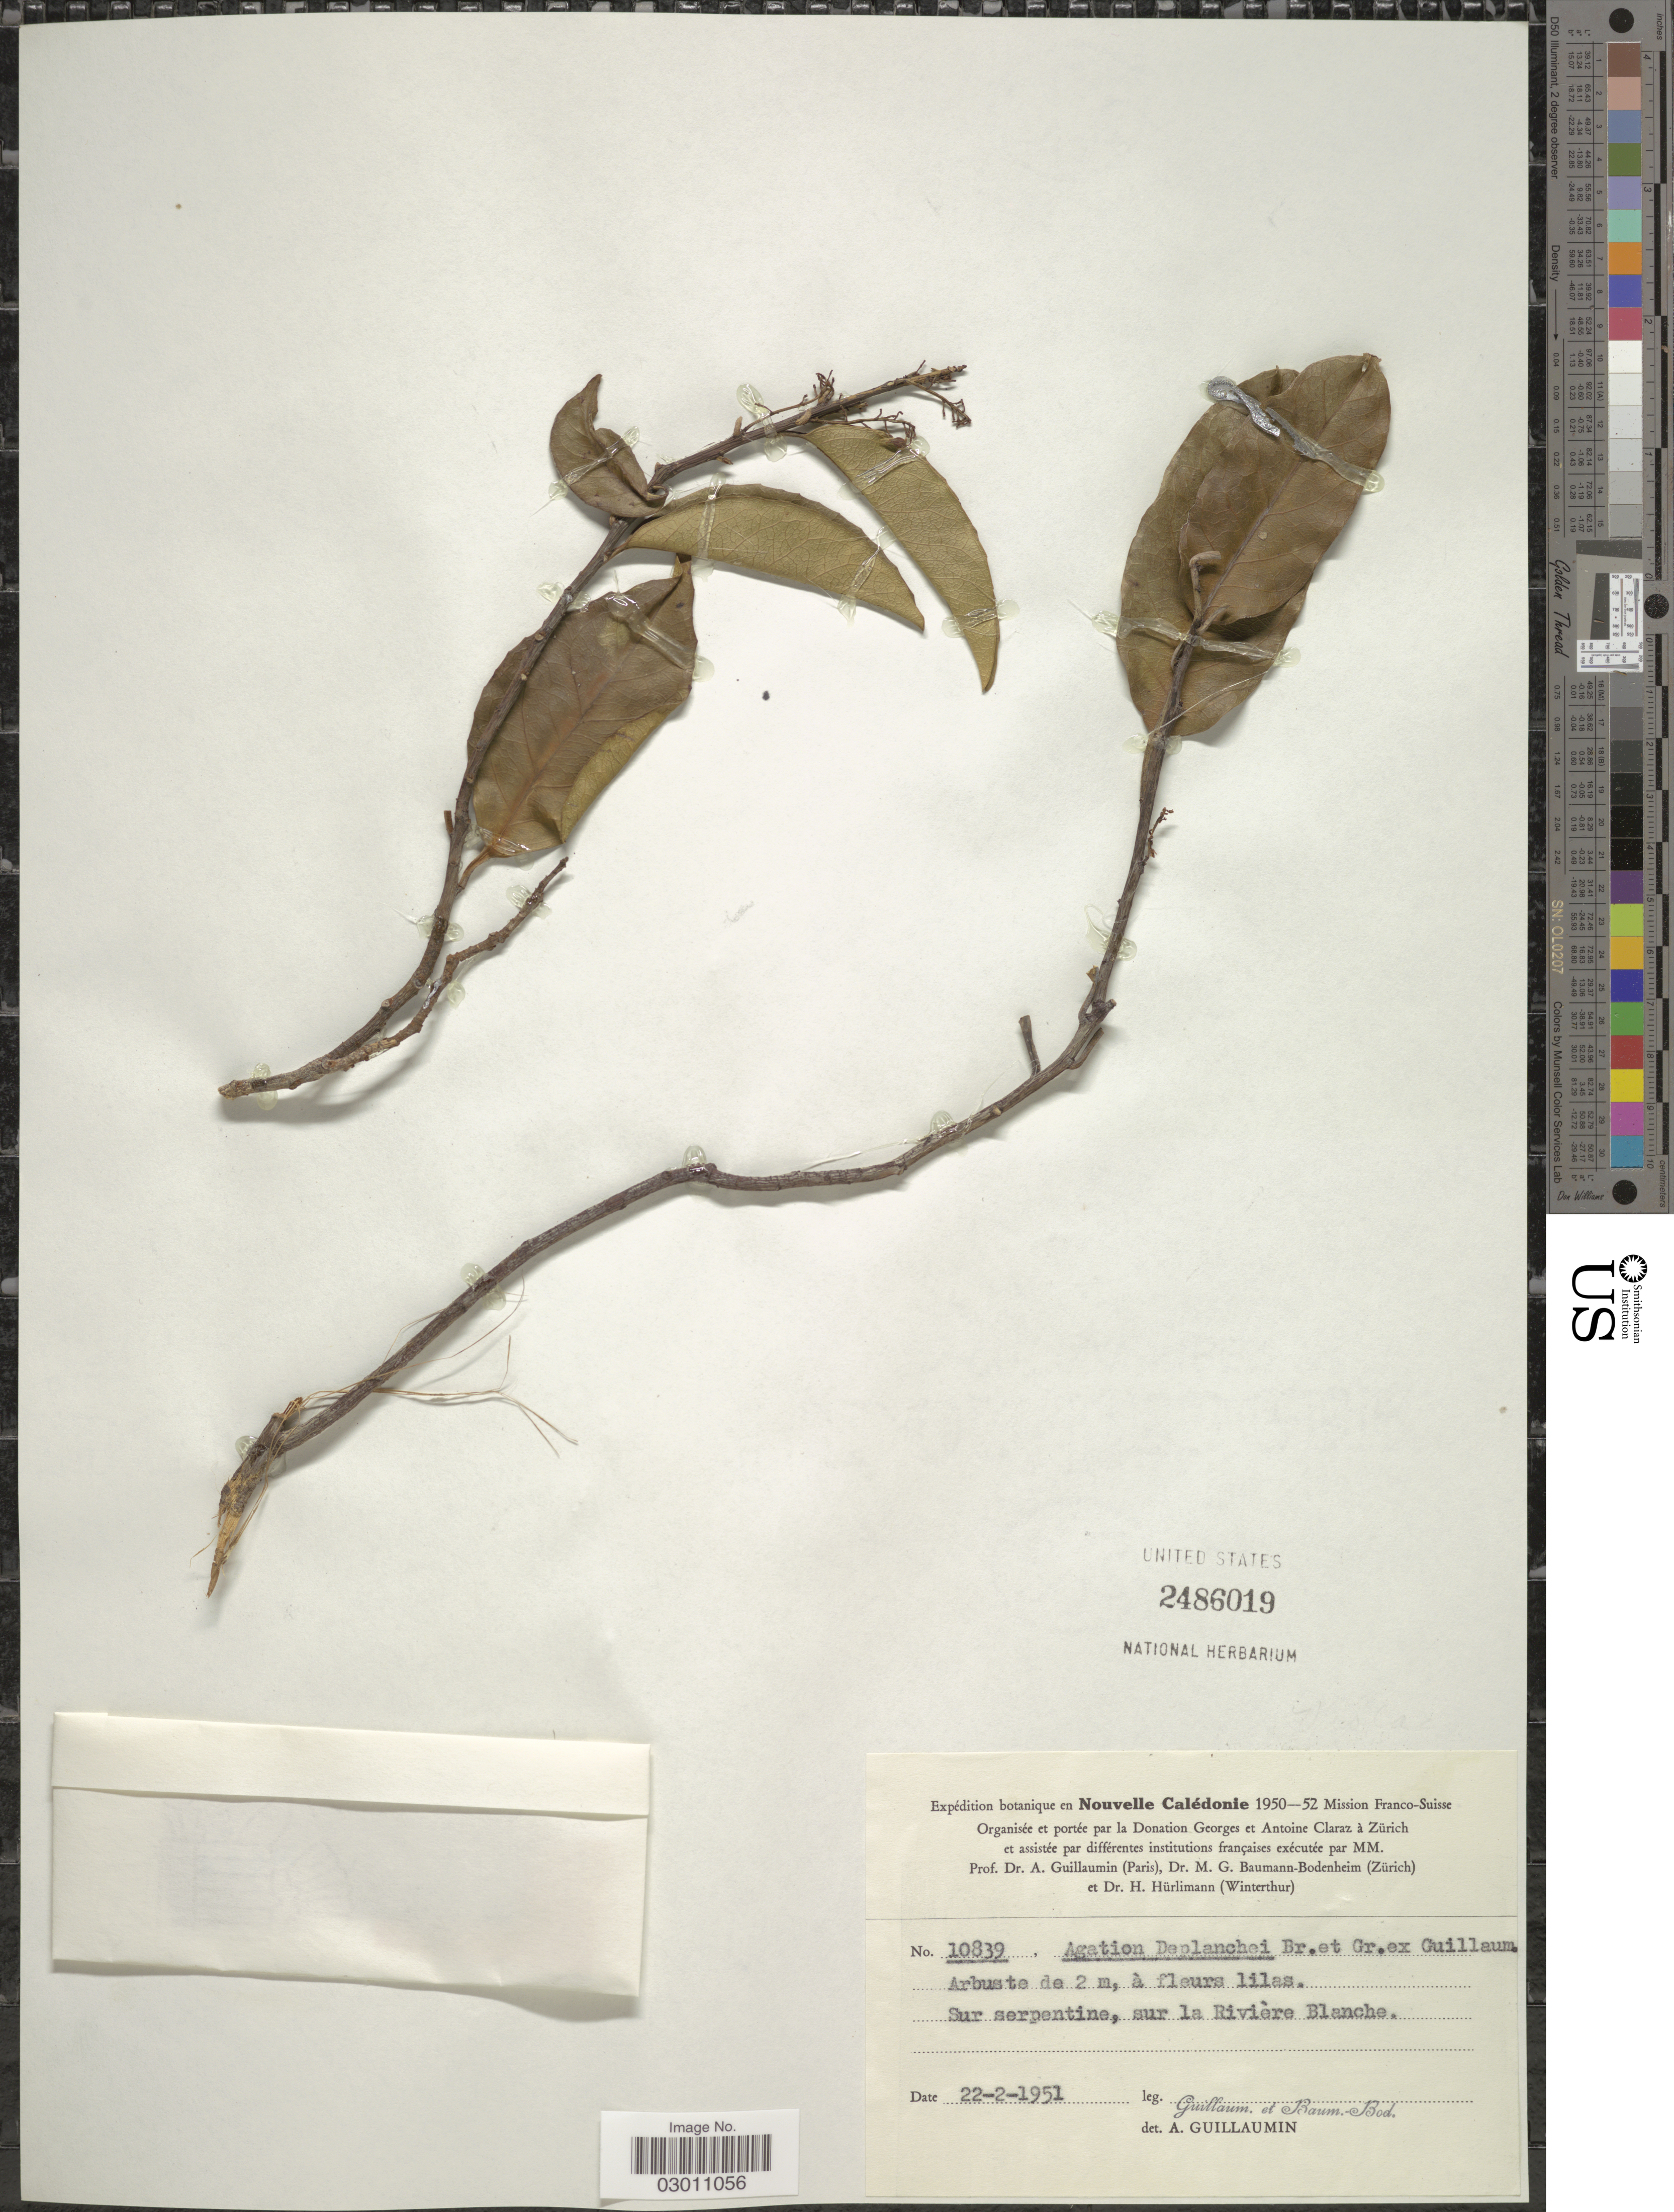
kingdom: Plantae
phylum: Tracheophyta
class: Magnoliopsida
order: Malpighiales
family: Violaceae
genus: Agatea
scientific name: Agatea longipedicellata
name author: (Baker f.) Guillaumin & Thorne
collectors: A. Guillaumin & M. G. Baumann-Bodenheim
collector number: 10839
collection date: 1951-02-22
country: New Caledonia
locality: Nouvelle Calédonie. Sur serpentine, sur la Rivière Blanche.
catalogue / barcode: US 2486019